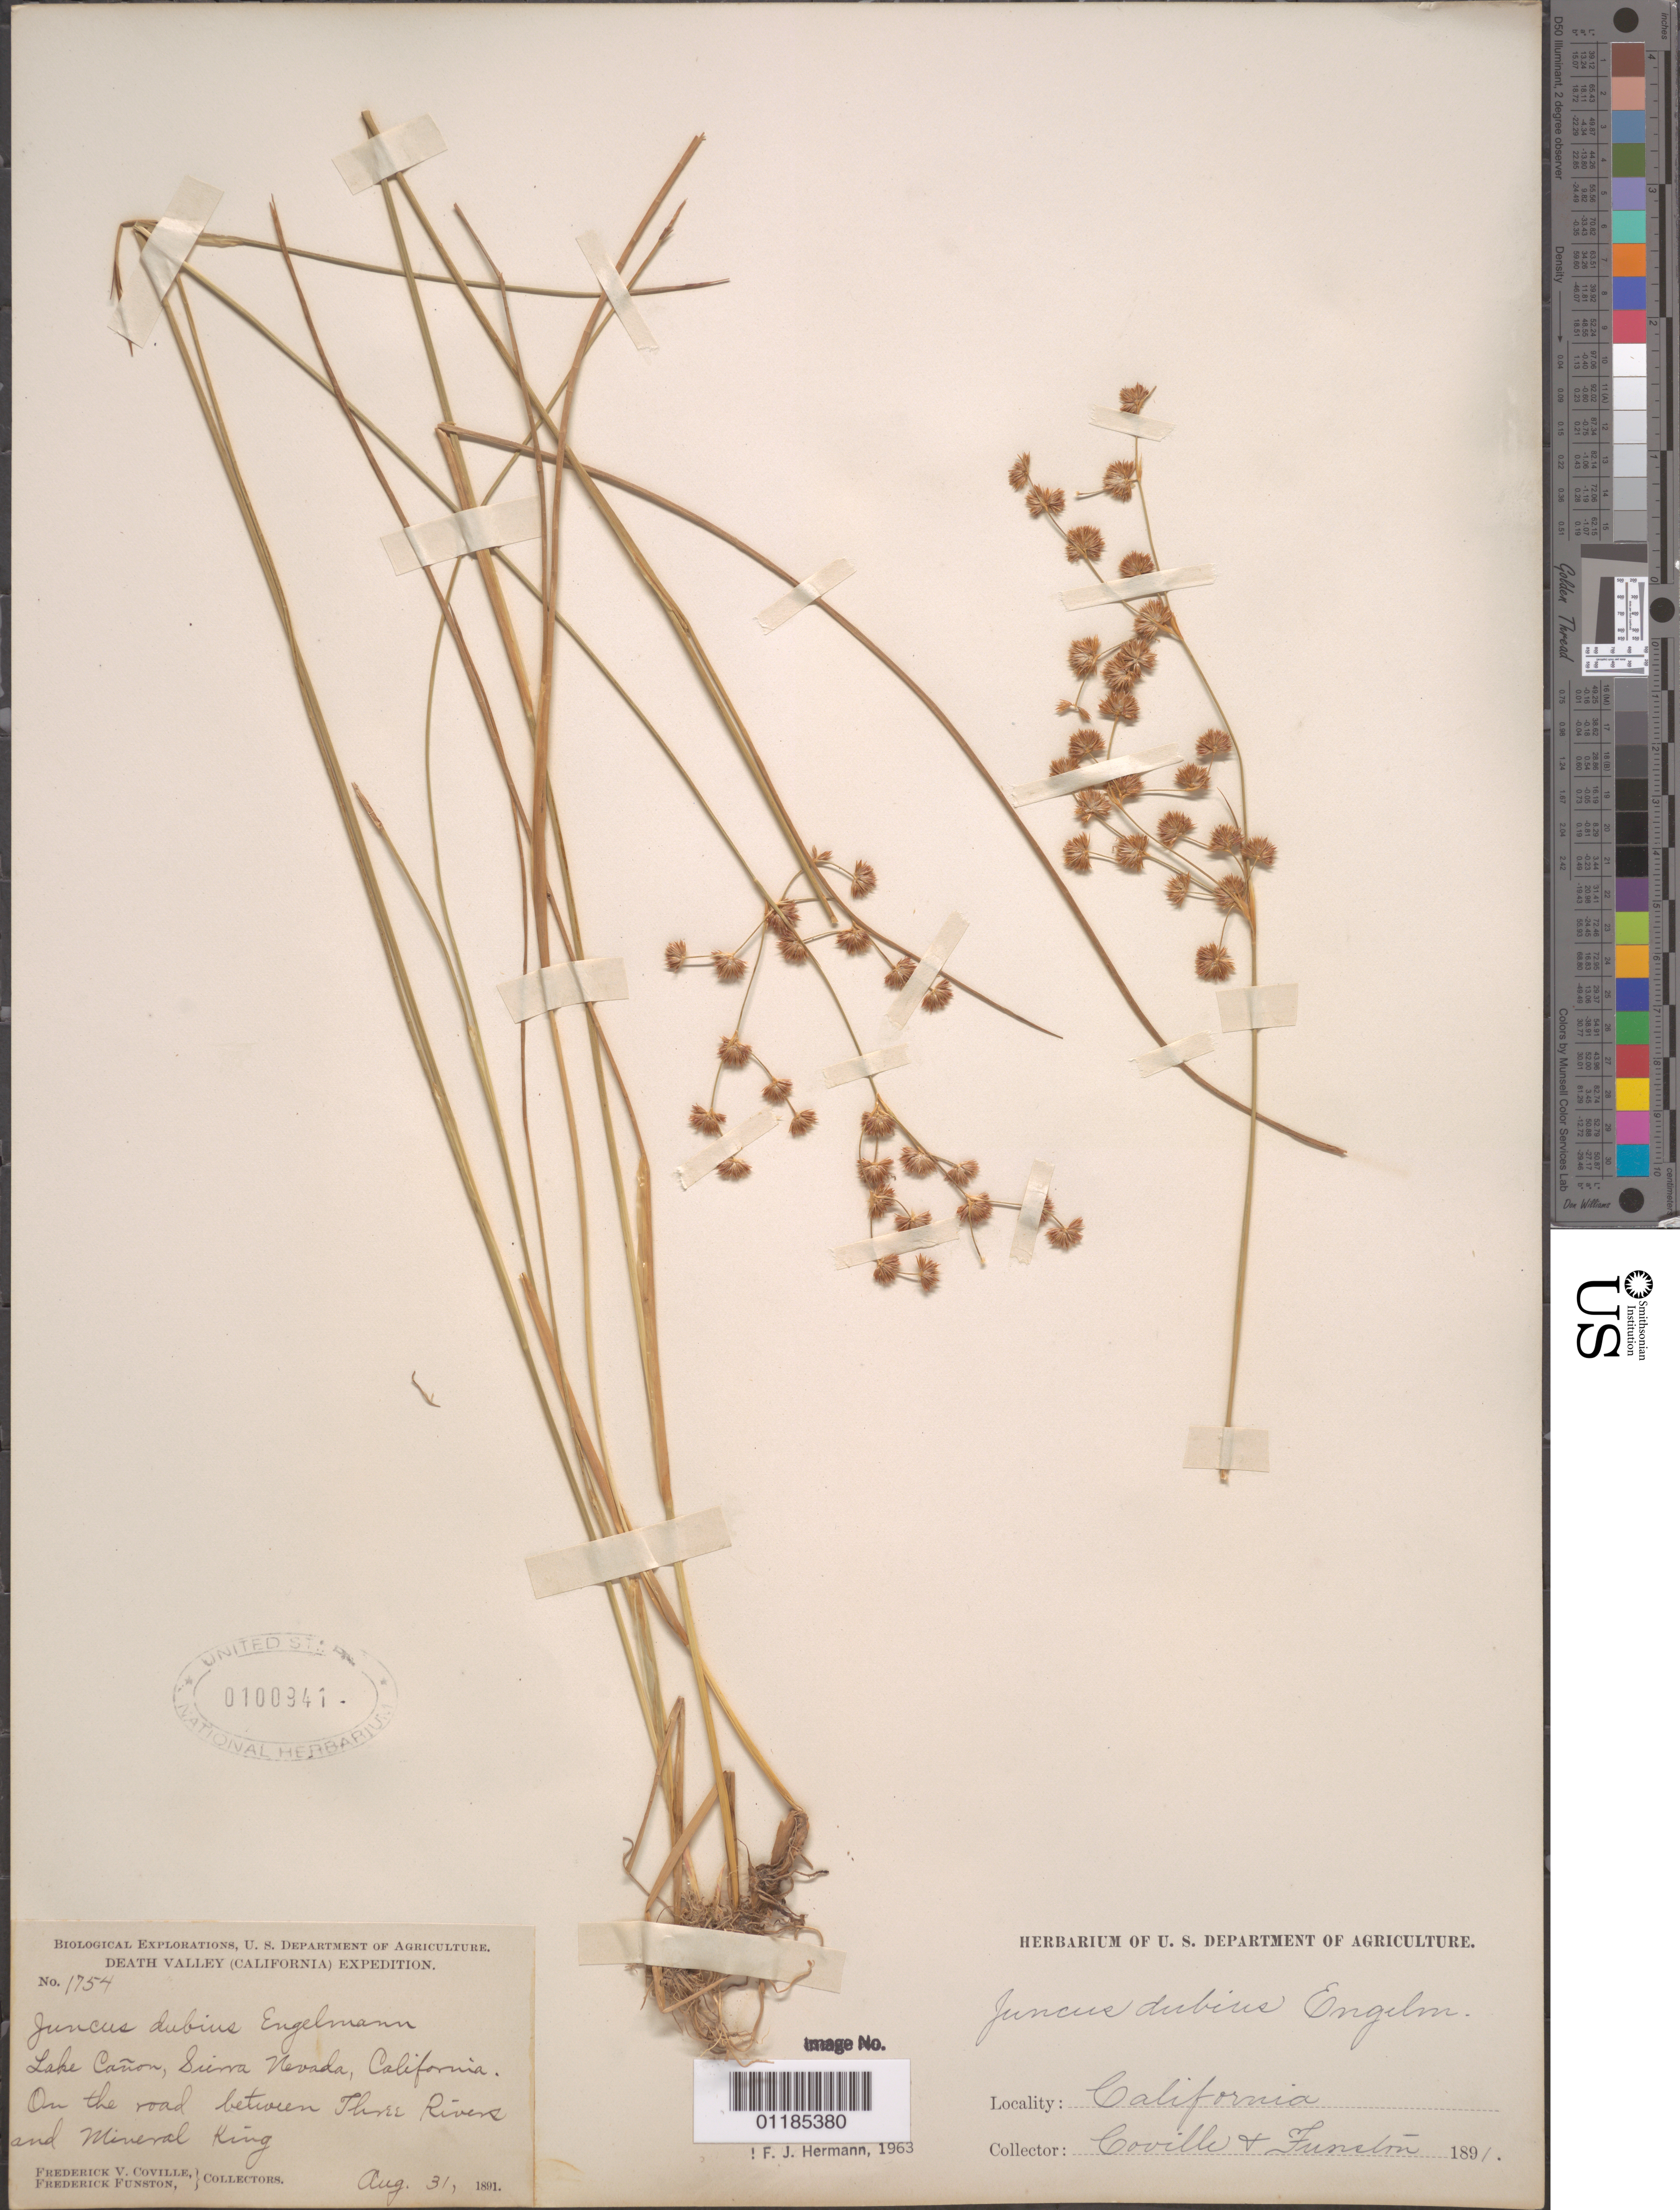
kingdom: Plantae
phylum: Tracheophyta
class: Liliopsida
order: Poales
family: Juncaceae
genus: Juncus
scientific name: Juncus dubius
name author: Engelm.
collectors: F. V. Coville & F. Funston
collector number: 1754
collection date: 1891-08-31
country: United States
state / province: California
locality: Lake Canyon, Sierra Nevada. On the road between Three Rivers and Mineral King.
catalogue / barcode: US 100941